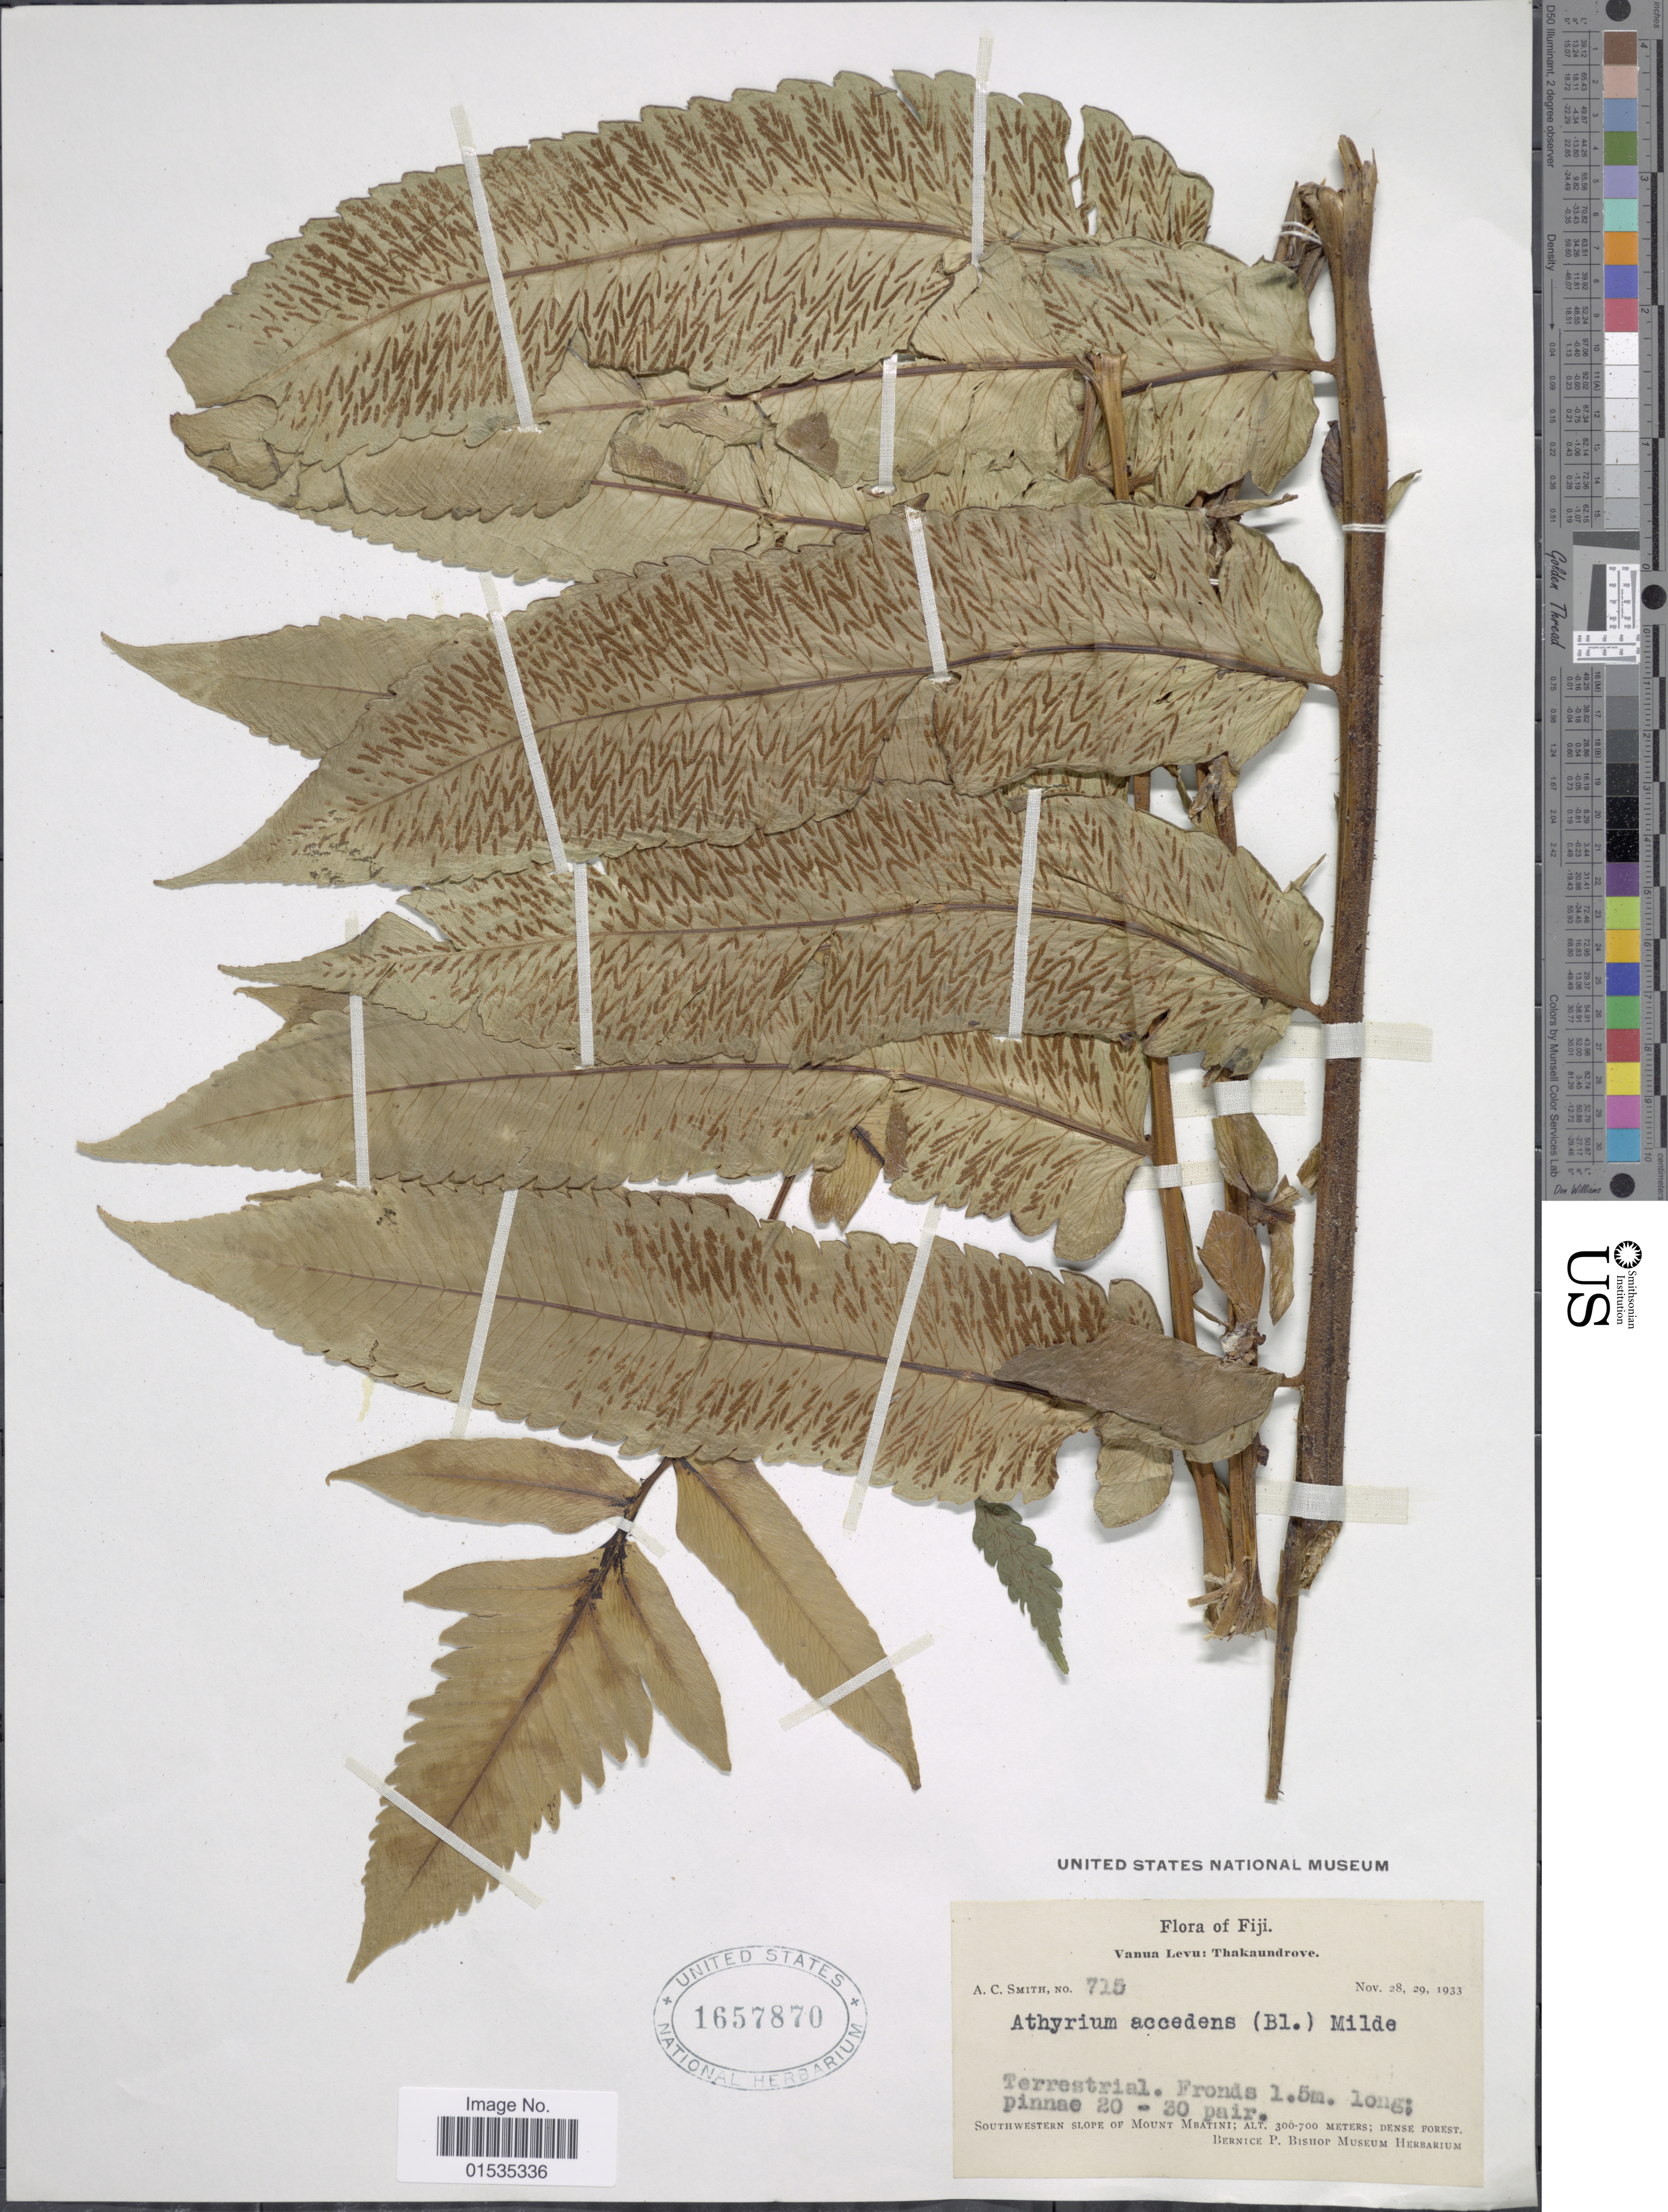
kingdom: Plantae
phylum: Tracheophyta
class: Polypodiopsida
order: Polypodiales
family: Athyriaceae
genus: Diplazium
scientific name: Diplazium accedens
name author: Blume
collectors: A. C. Smith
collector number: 715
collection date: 1933-11-28/1933-11-29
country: Fiji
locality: Vanua Levu; Thakaundrove, Southwestern slope of Mount Mbatini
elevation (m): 300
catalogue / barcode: US 1657870